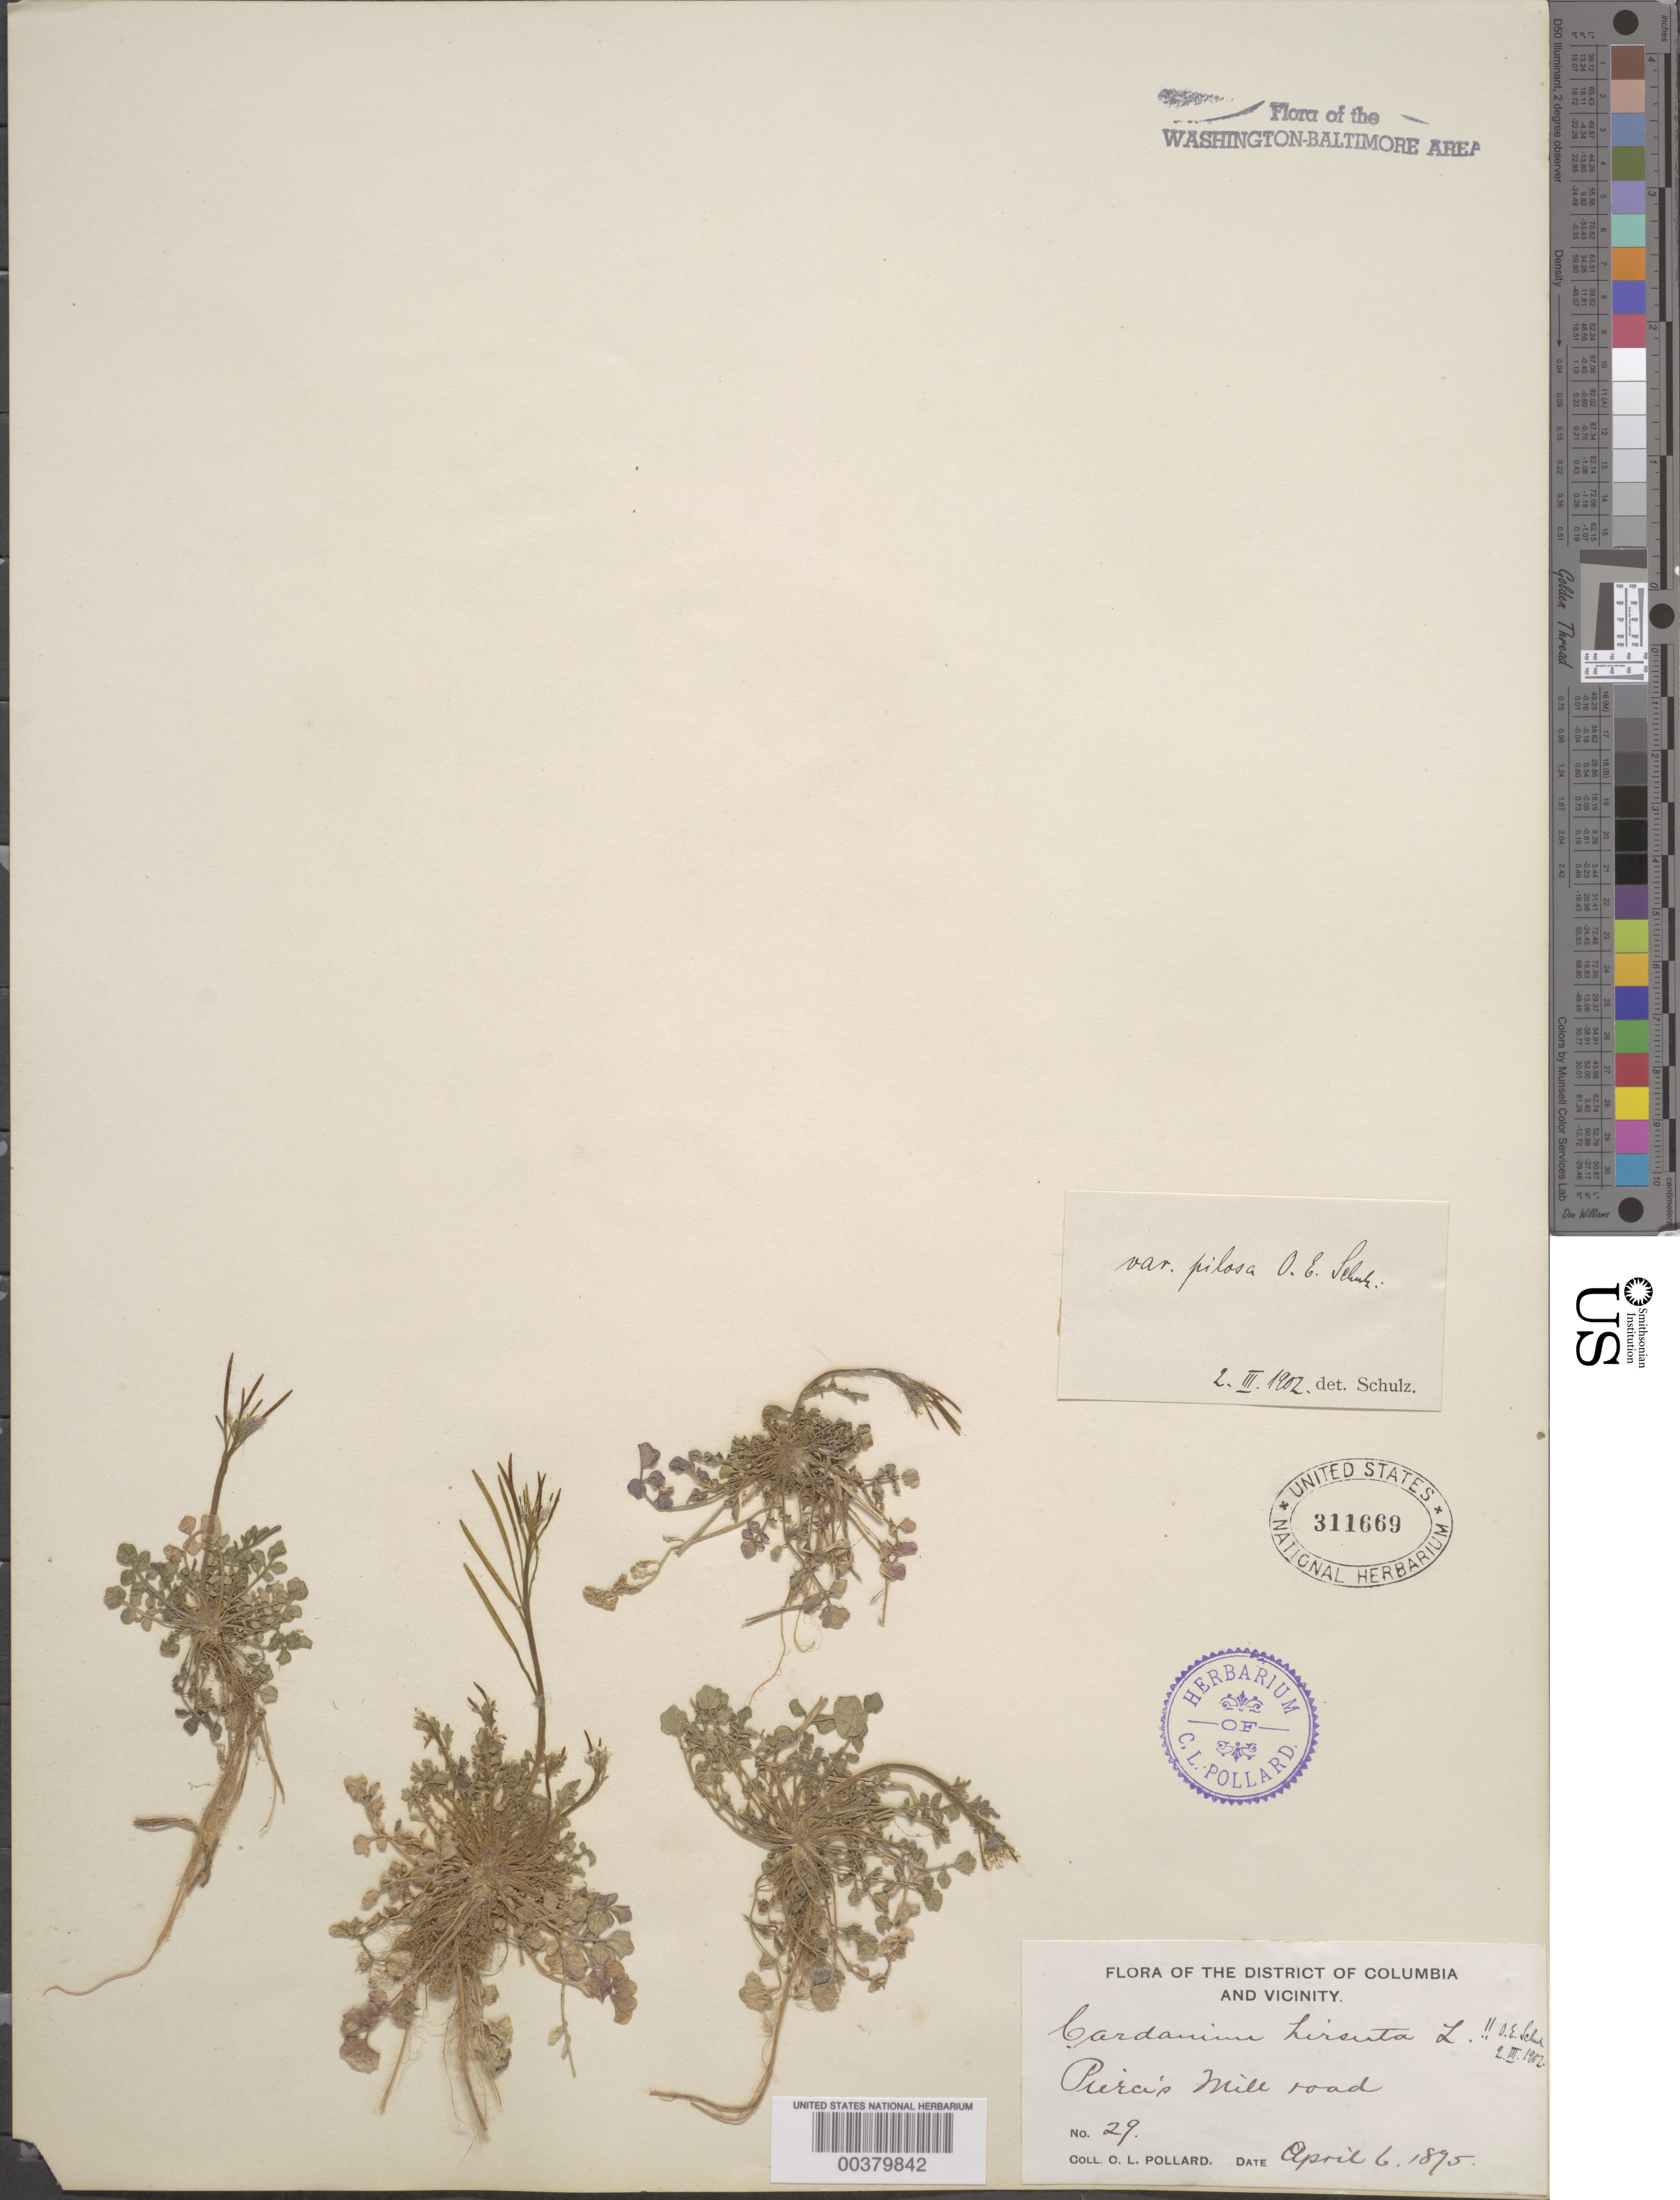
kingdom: Plantae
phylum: Tracheophyta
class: Magnoliopsida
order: Brassicales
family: Brassicaceae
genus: Cardamine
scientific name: Cardamine hirsuta var. pilosa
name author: O.E. Schulz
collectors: C. L. Pollard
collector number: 29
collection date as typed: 06 Apr 1895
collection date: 1895-04-06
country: United States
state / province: District of Columbia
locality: Pierce's Mill Road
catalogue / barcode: US 311669